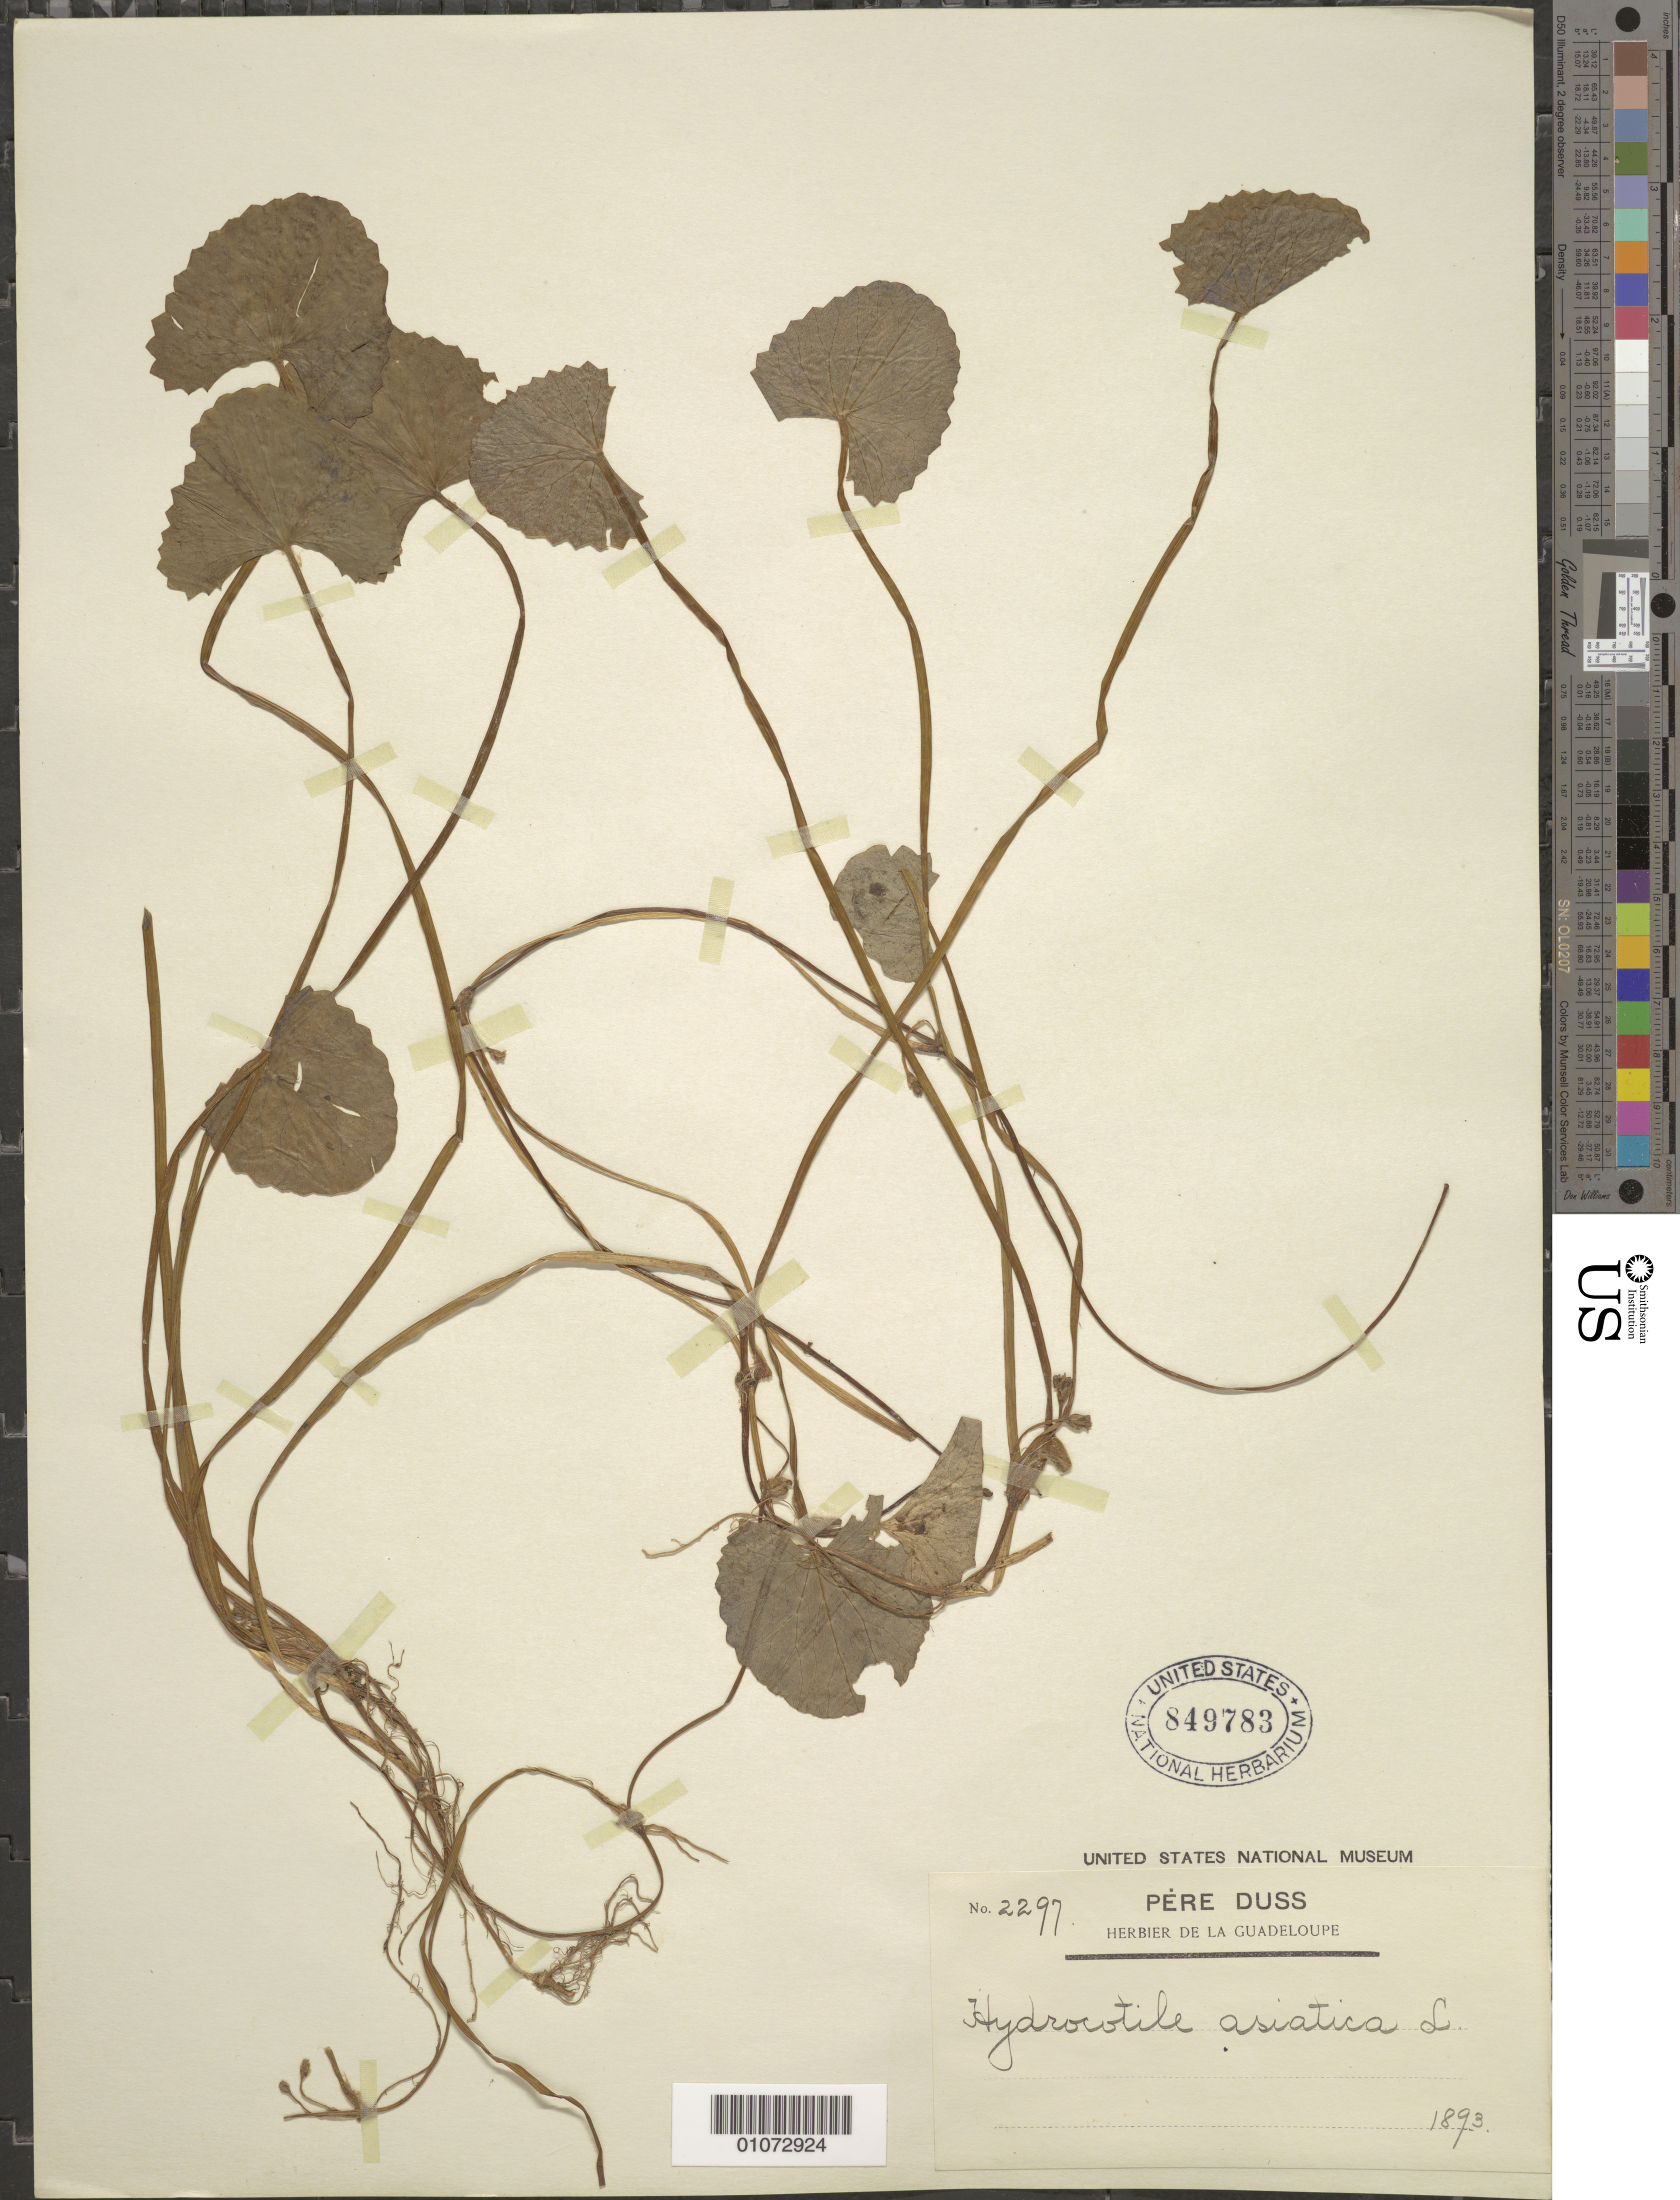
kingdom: Plantae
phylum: Tracheophyta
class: Magnoliopsida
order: Apiales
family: Apiaceae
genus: Centella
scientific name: Centella asiatica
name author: (L.) Urb.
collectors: Père Duss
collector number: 2297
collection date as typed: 1893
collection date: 1893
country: Guadeloupe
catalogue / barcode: US 849783